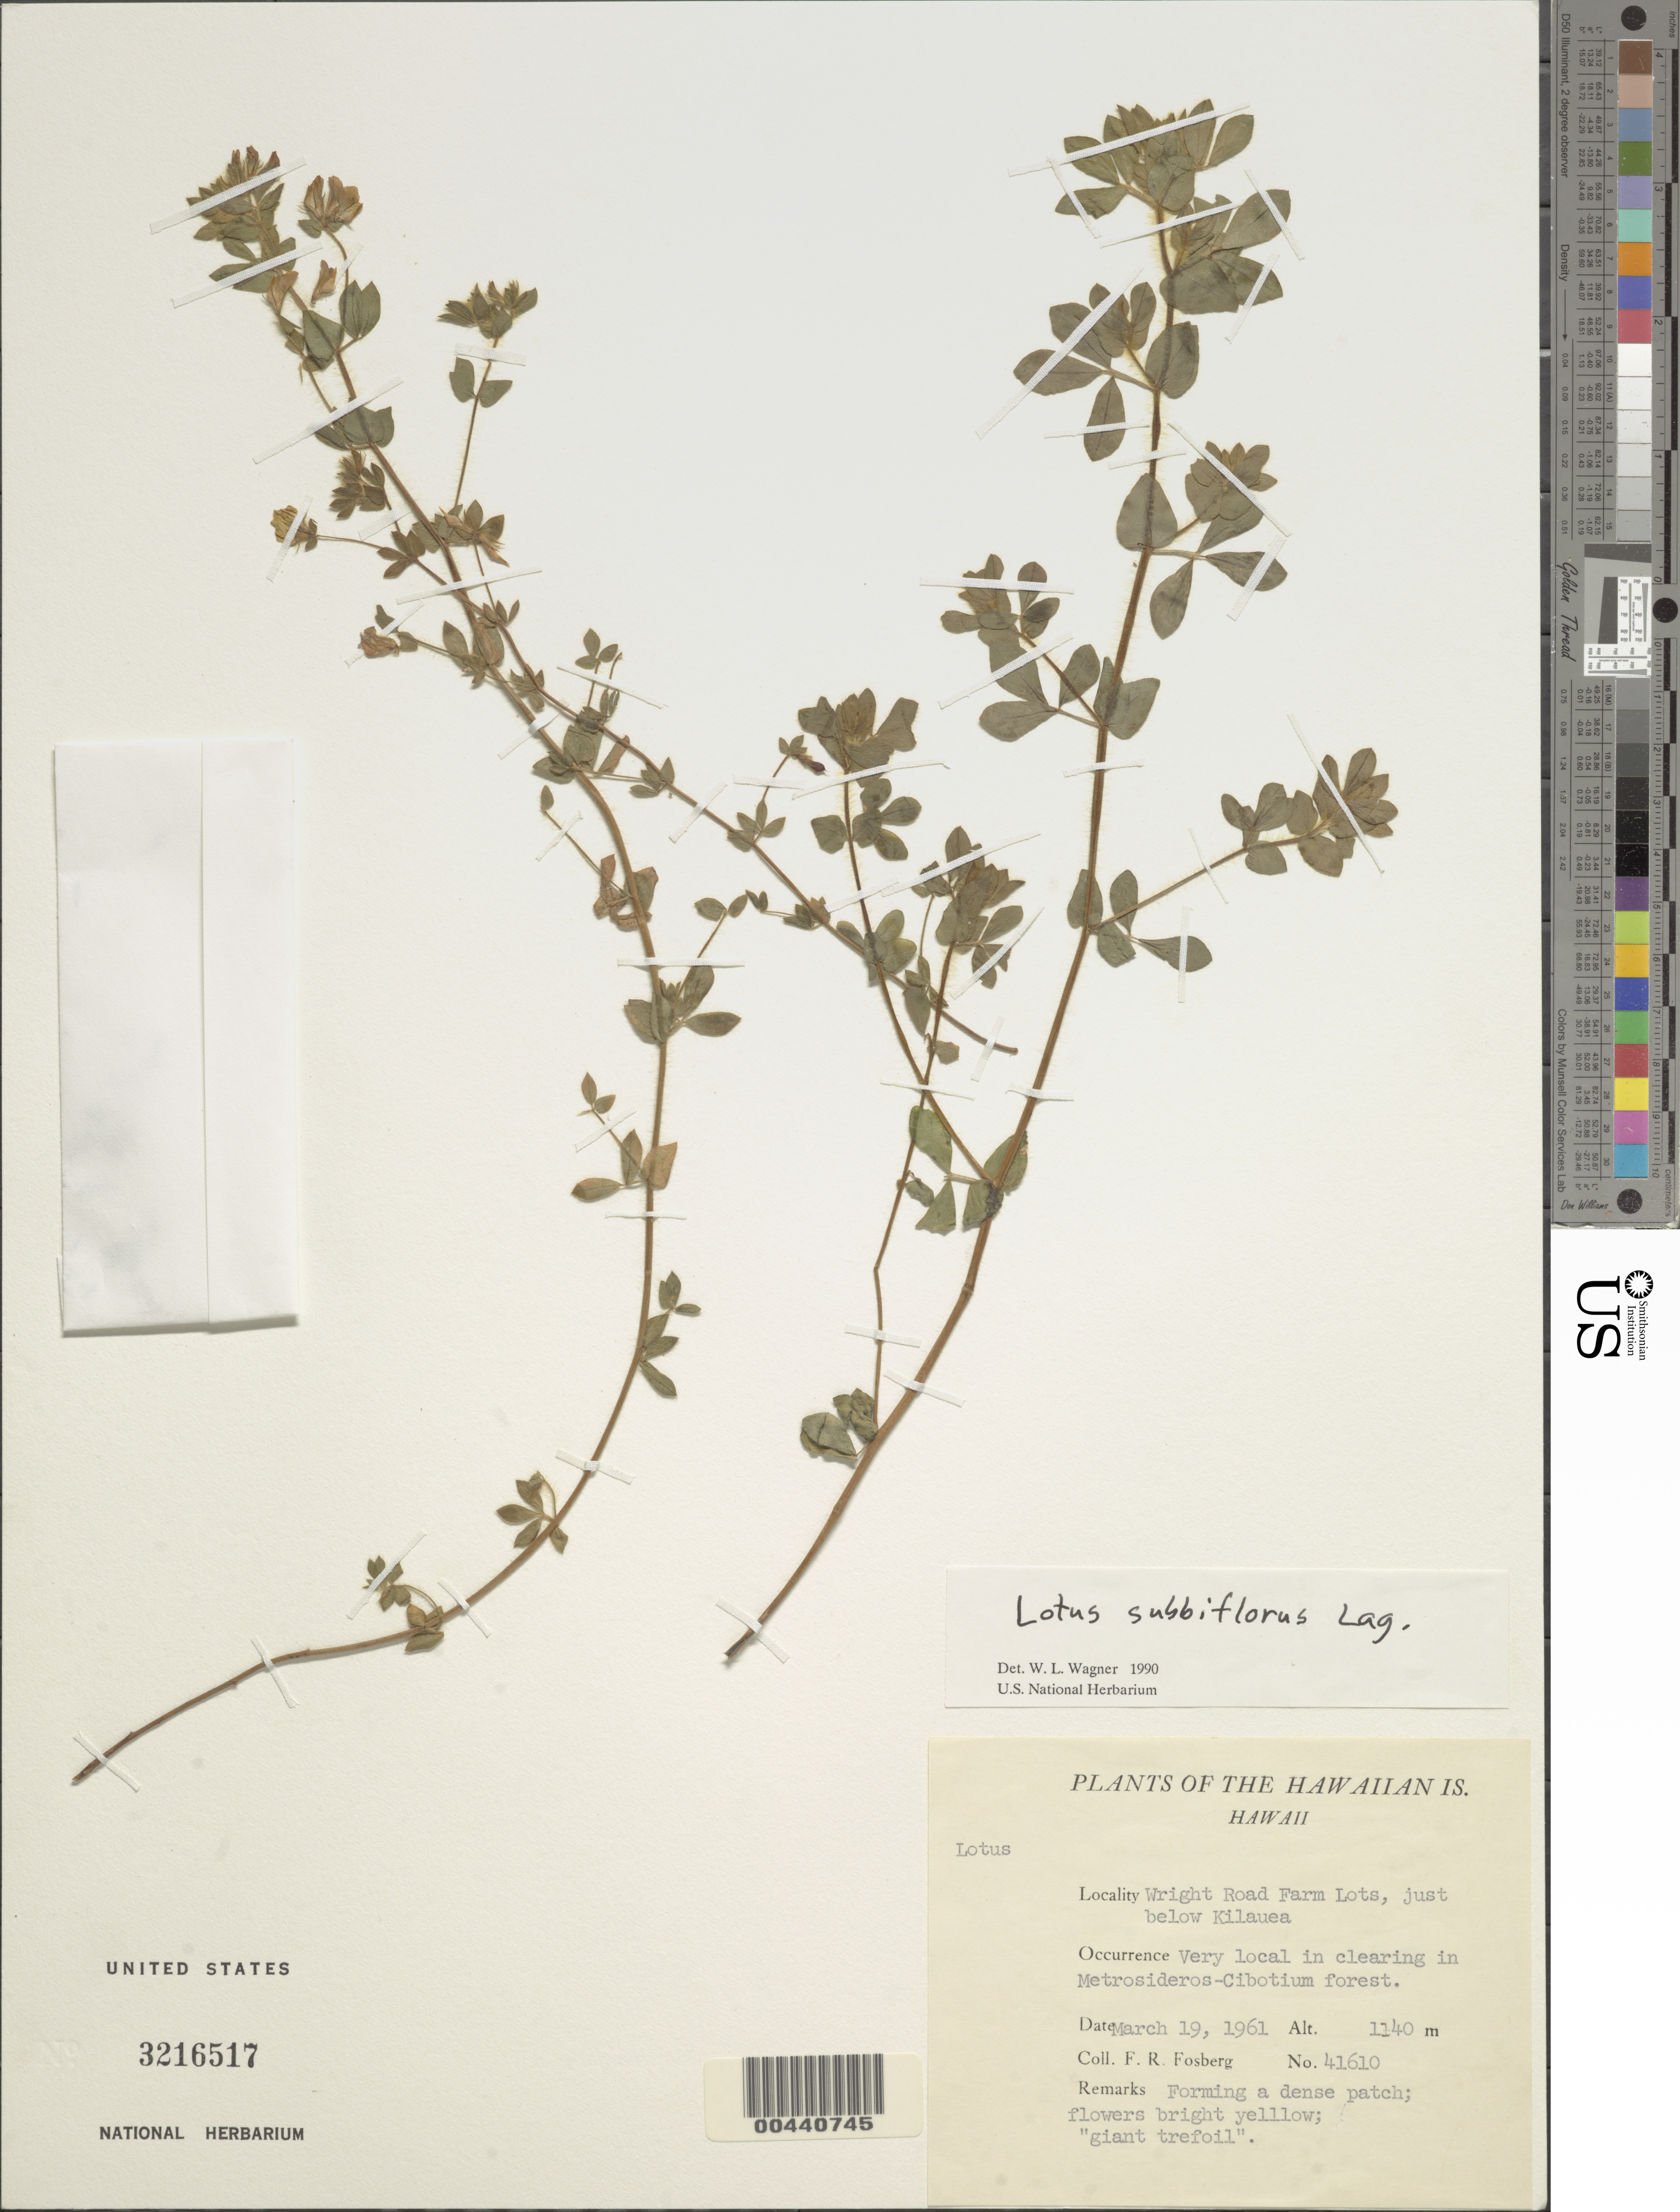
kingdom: Plantae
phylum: Tracheophyta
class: Magnoliopsida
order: Fabales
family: Fabaceae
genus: Lotus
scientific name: Lotus subbiflorus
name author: Lag.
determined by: Wagner, W. L., (BOT), Smithsonian Institution - National Museum of Natural History (UNITED STATES)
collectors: F. R. Fosberg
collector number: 41610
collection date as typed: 19 Mar 1961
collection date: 1961-03-19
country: United States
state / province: Hawaii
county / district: Hawaii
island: Hawaii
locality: Wright Road Farm Lots, just below Kilauea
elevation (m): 1140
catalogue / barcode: US 3216517